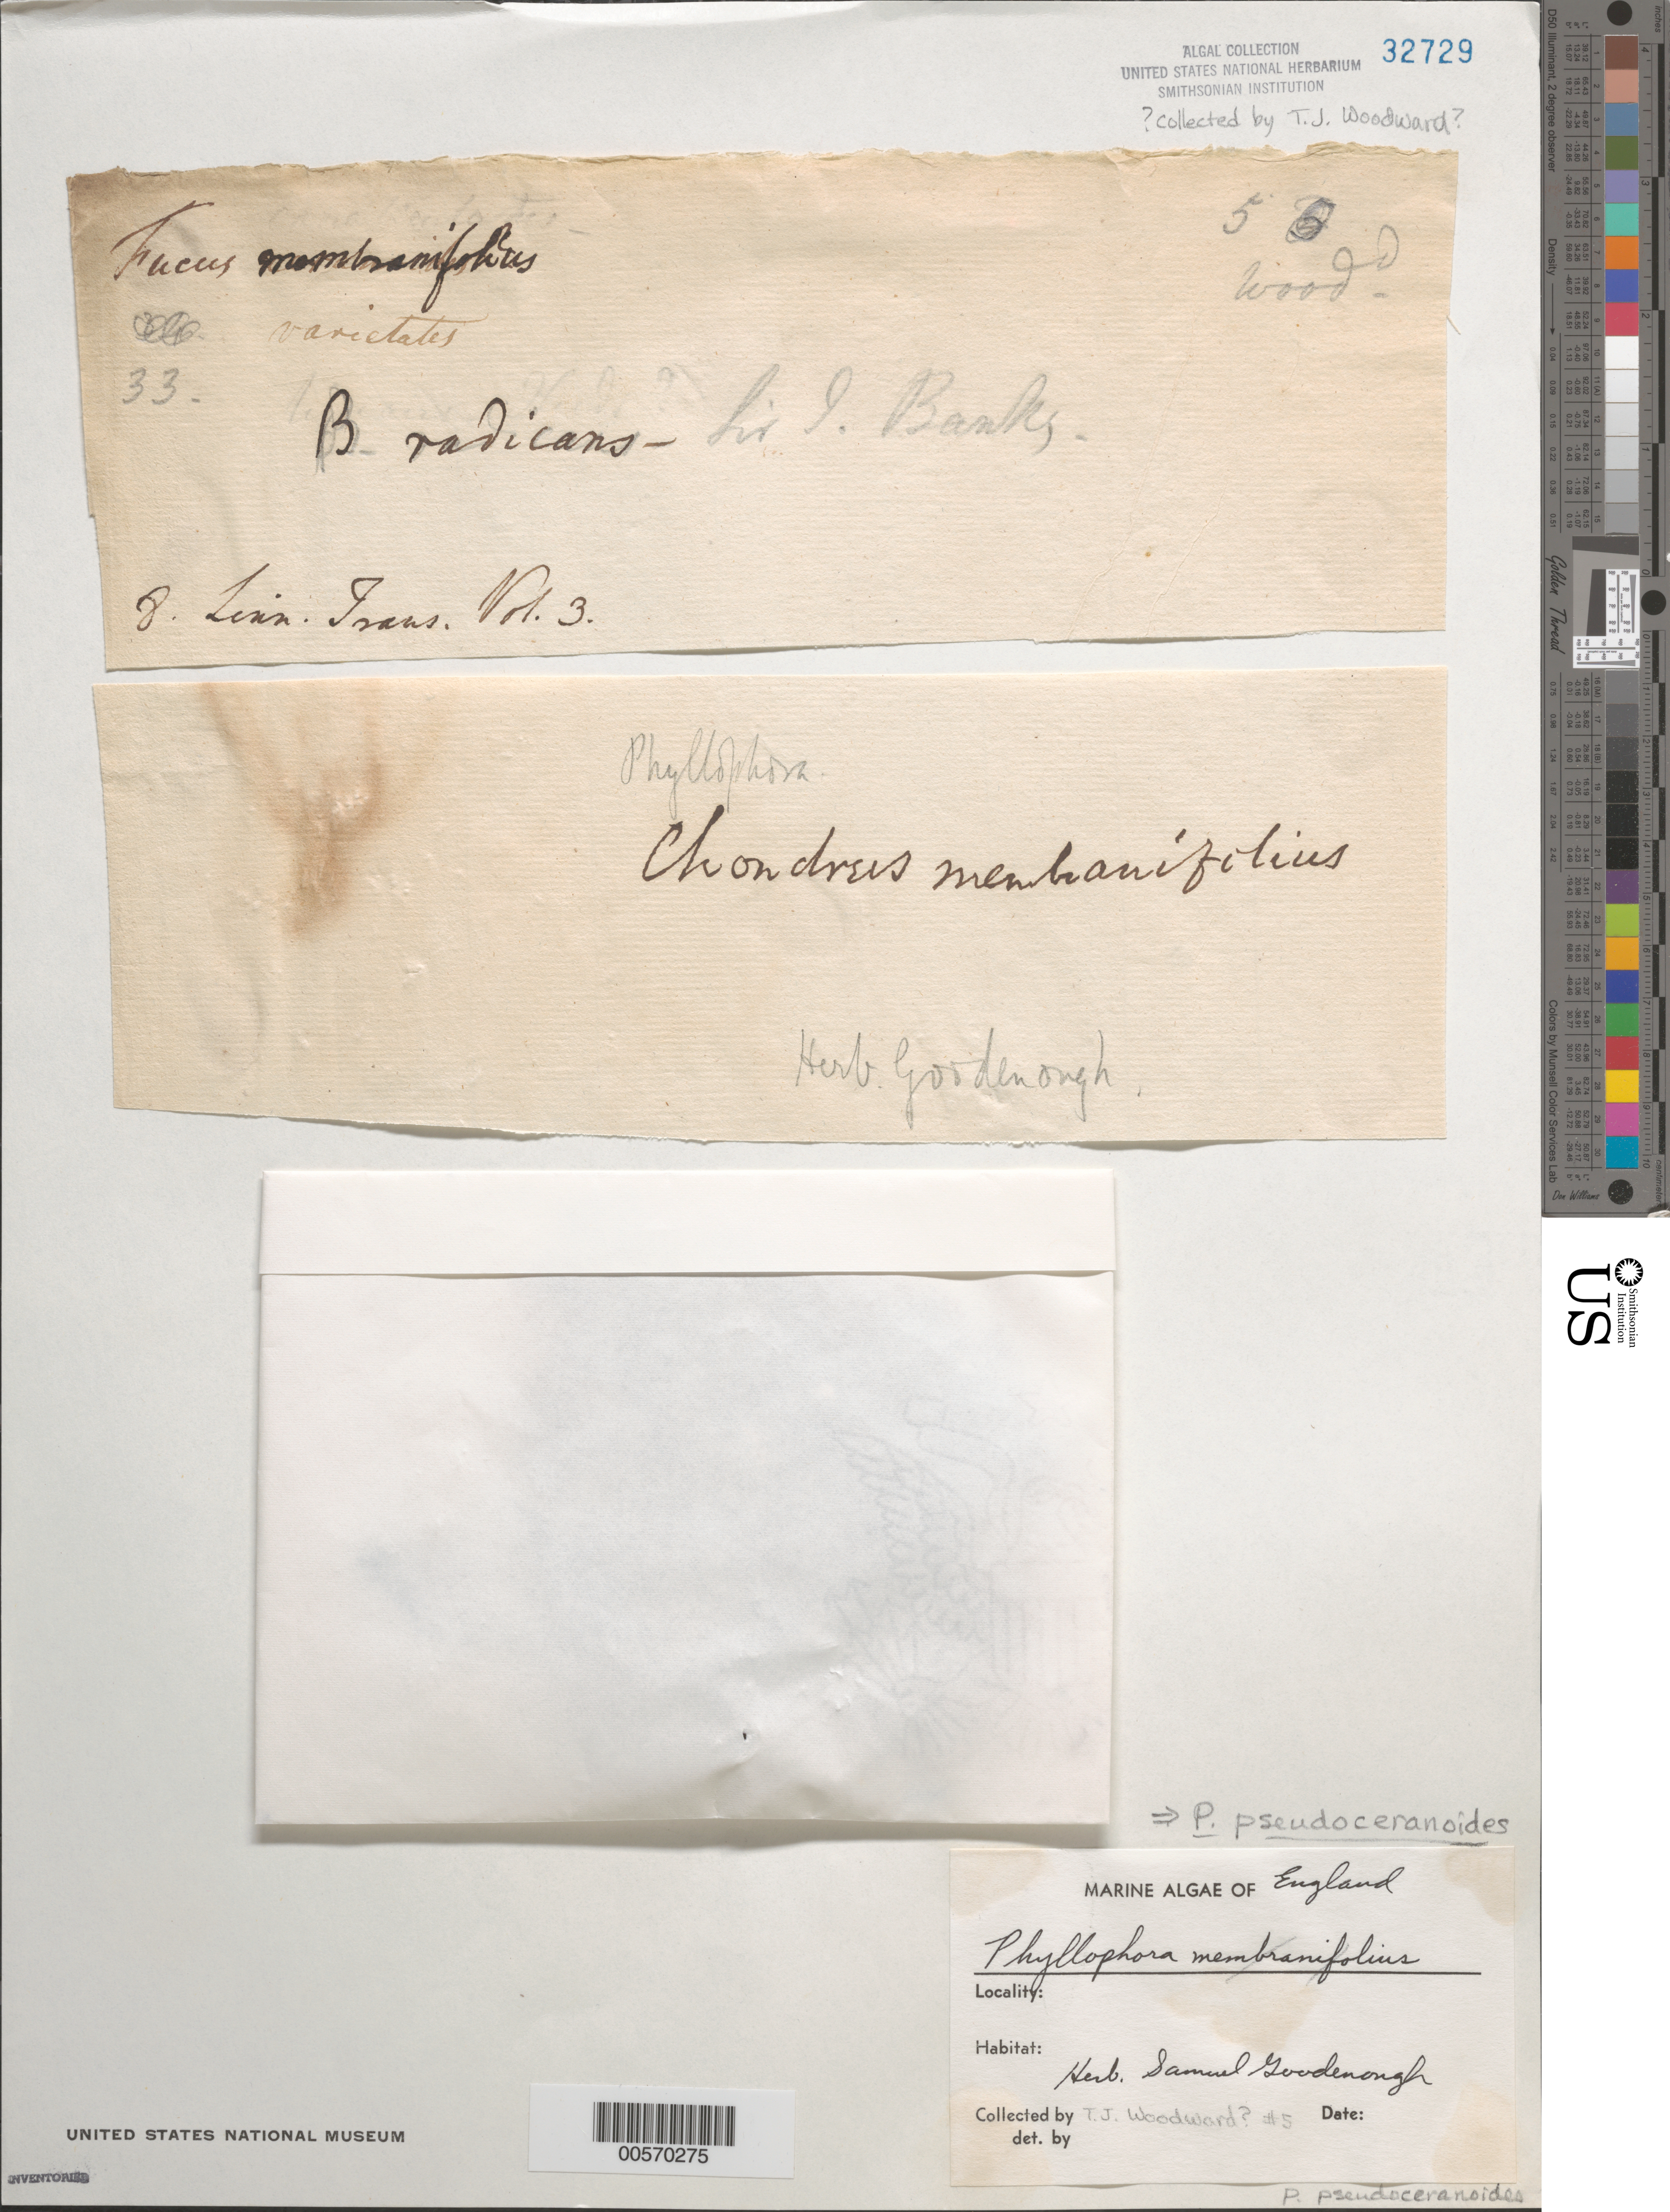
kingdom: Plantae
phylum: Rhodophyta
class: Florideophyceae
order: Gigartinales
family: Phyllophoraceae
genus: Phyllophora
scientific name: Phyllophora pseudoceranoides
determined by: Dixon, P. S.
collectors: T. J. Woodward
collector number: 5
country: United Kingdom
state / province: England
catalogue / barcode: US 32729